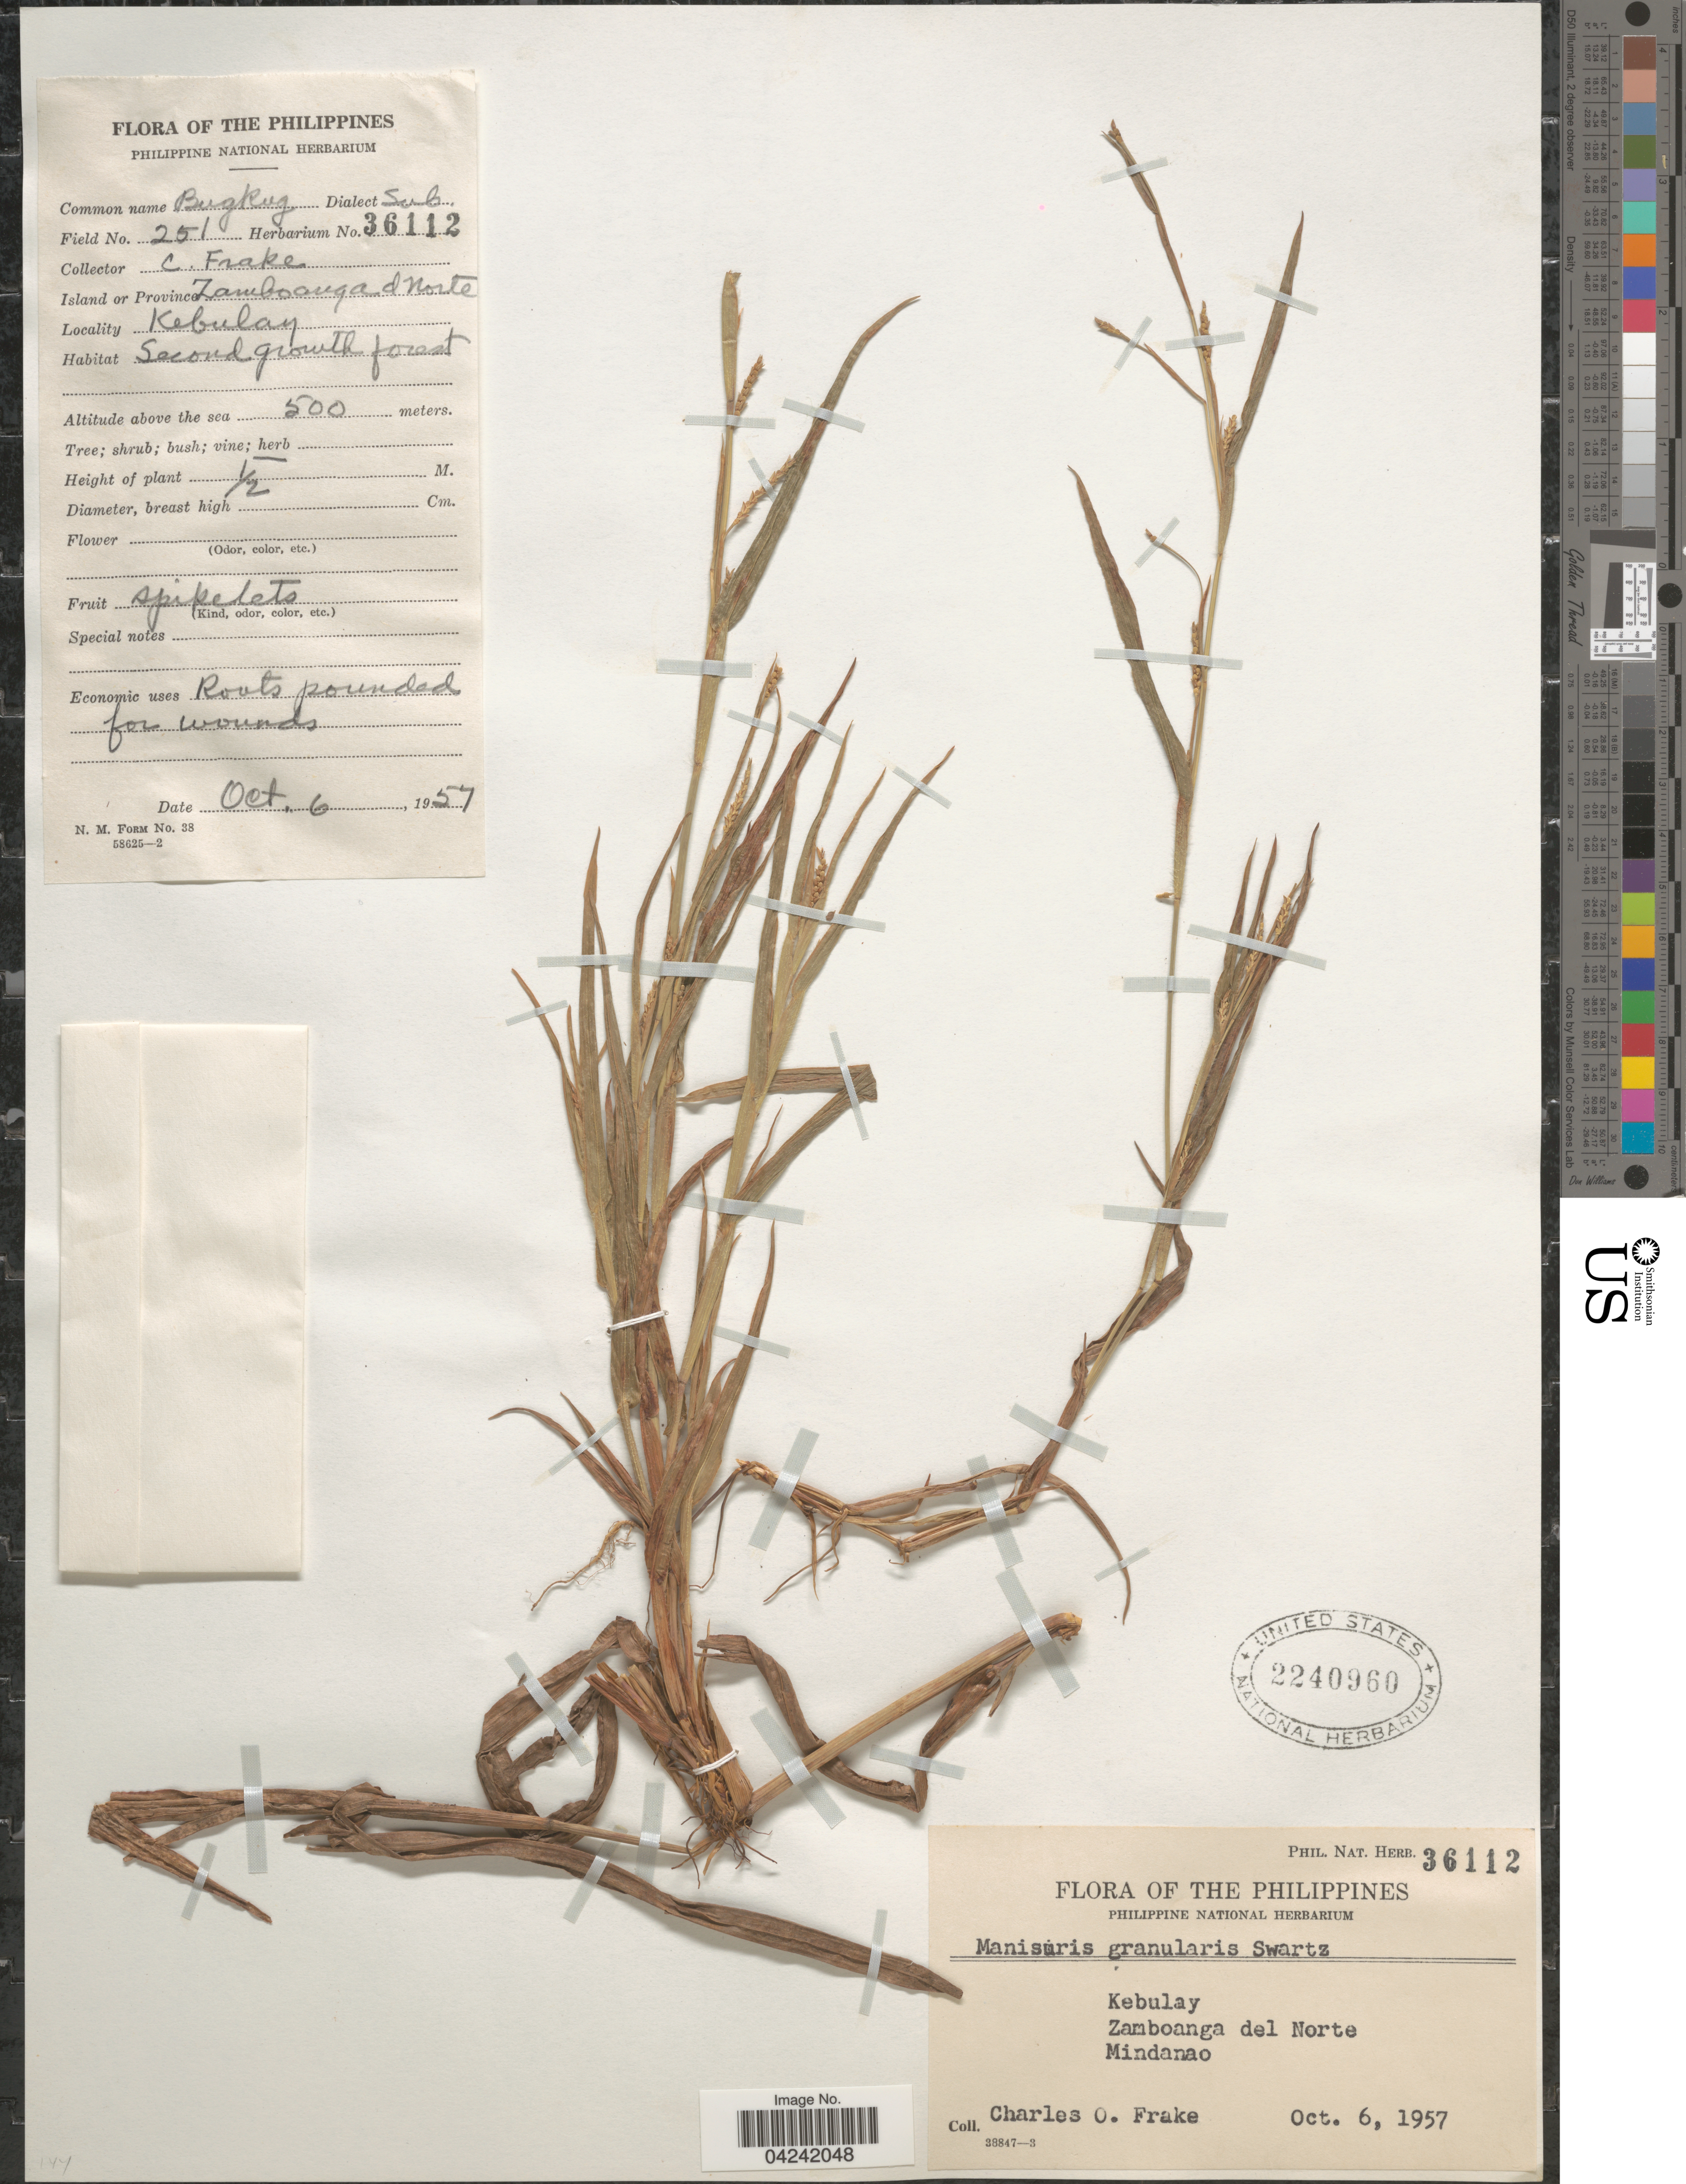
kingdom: Plantae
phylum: Tracheophyta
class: Liliopsida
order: Poales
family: Poaceae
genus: Mnesithea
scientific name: Mnesithea granularis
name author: (L.) de Koning & Sosef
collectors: C. O. Frake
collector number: Phil. Nat. Herb. 36112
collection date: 1957-10-06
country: Philippines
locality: Kebulay. Island or Province. Zamboanga del Norte, Mindanao.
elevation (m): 500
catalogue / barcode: US 2240960